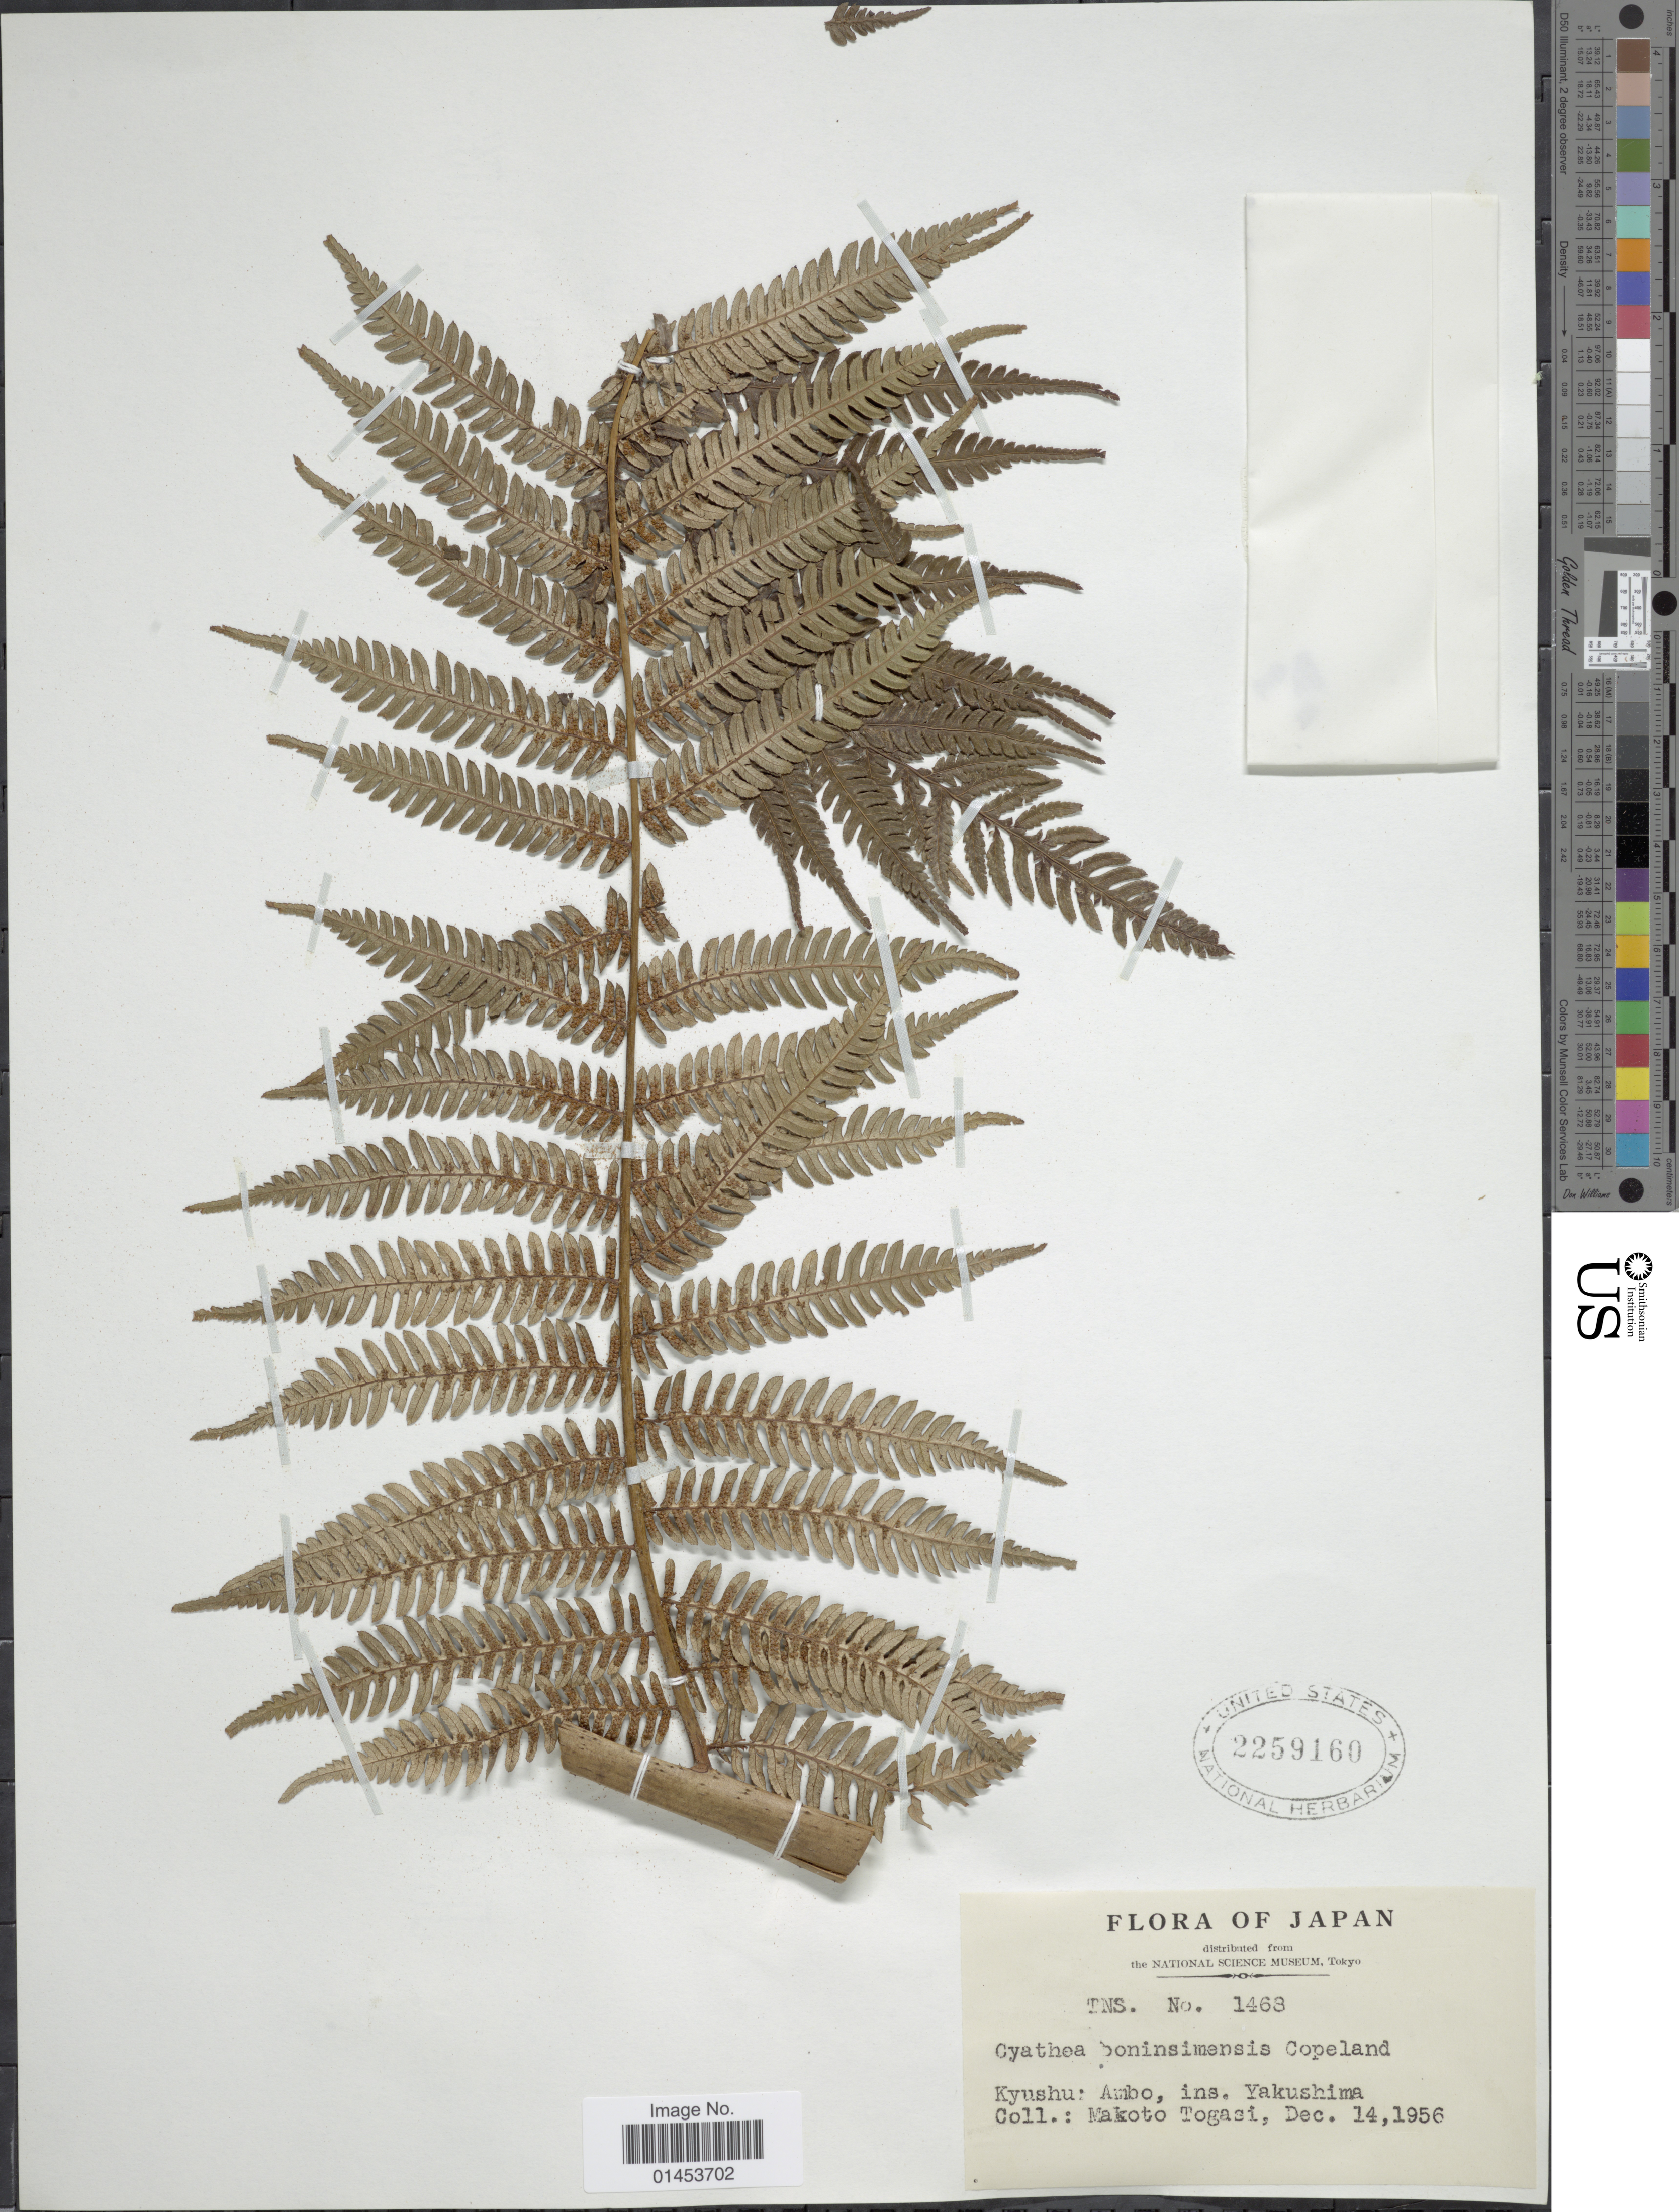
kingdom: Plantae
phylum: Tracheophyta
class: Polypodiopsida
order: Cyatheales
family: Cyatheaceae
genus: Cyathea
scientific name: Cyathea spinulosa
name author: Wall. ex Hook.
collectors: M. Togasi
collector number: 1463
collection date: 1956-12-14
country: Japan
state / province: Kagosima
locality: Kyushu: Ambo, ins. Yakushima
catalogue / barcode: US 2259160